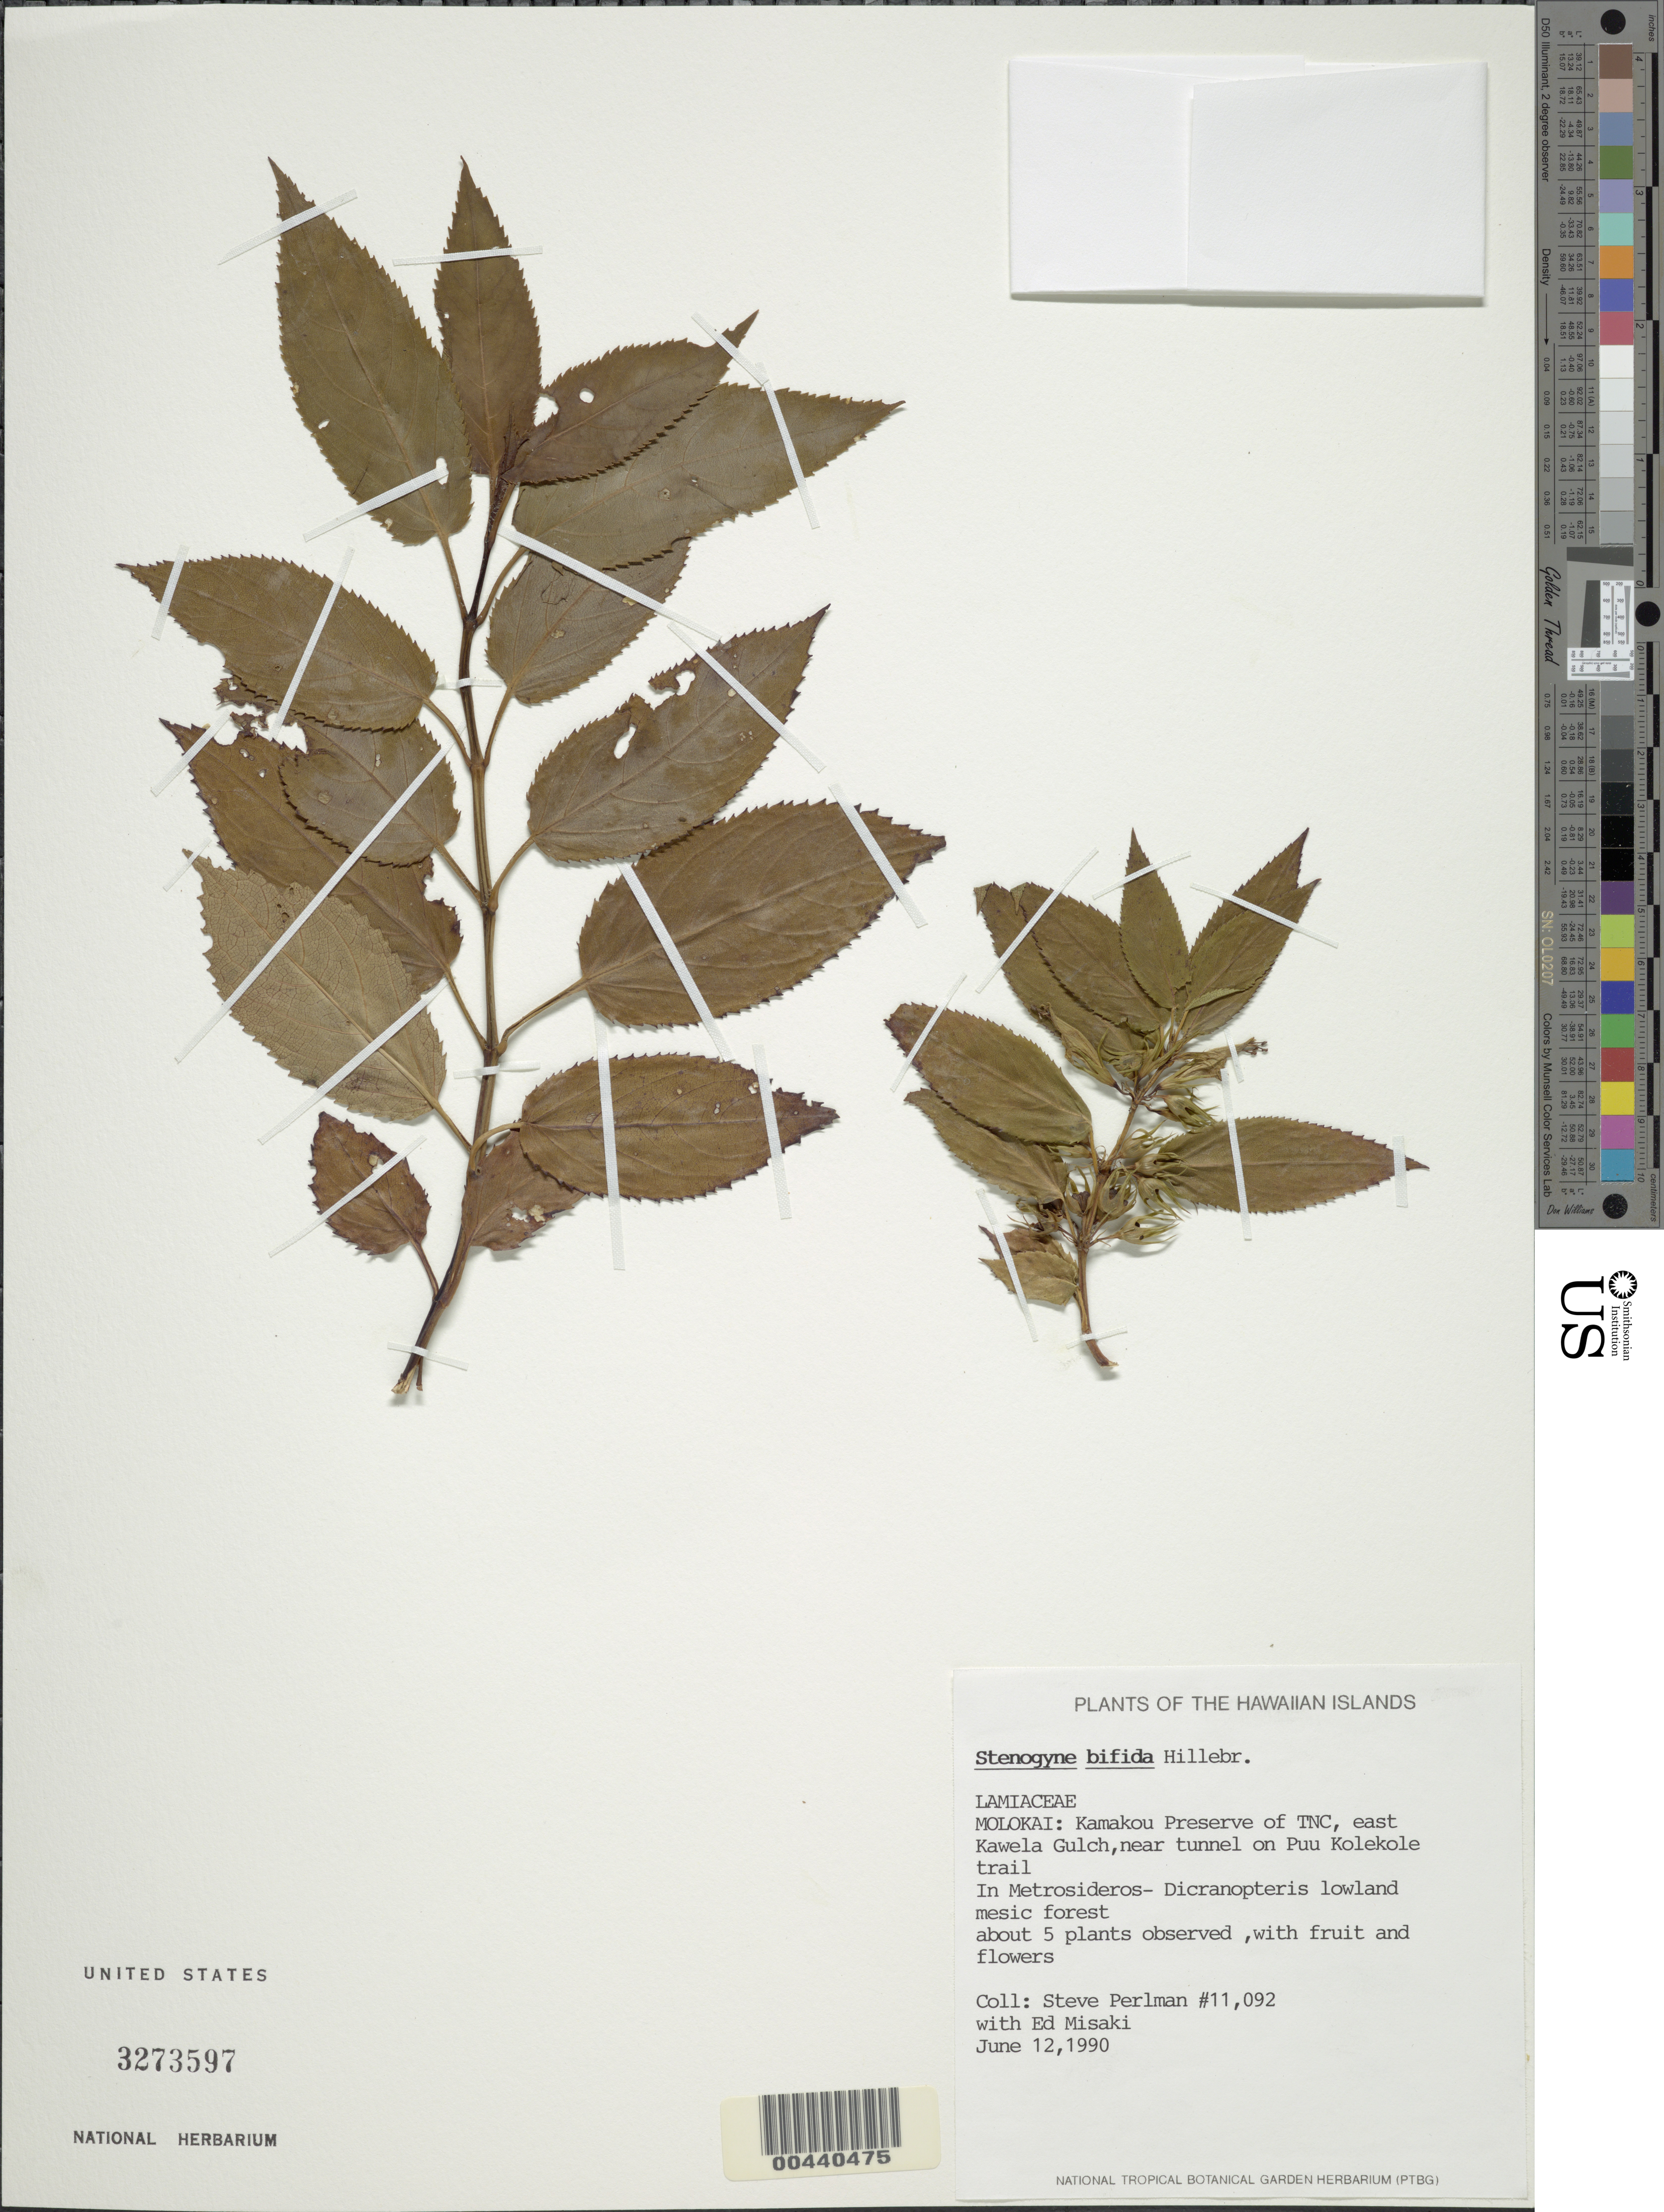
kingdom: Plantae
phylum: Tracheophyta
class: Magnoliopsida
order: Lamiales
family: Lamiaceae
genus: Stenogyne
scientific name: Stenogyne bifida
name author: Hillebr.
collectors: S. P. Perlman & E. Misaki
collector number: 11092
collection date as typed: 12 Jun 1990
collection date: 1990-06-12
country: United States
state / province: Hawaii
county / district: Maui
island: Moloka'i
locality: Kamakou Preserve of TNC, east Kawela Gulch, near tunnel on Puu Kolekole trail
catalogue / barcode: US 3273597